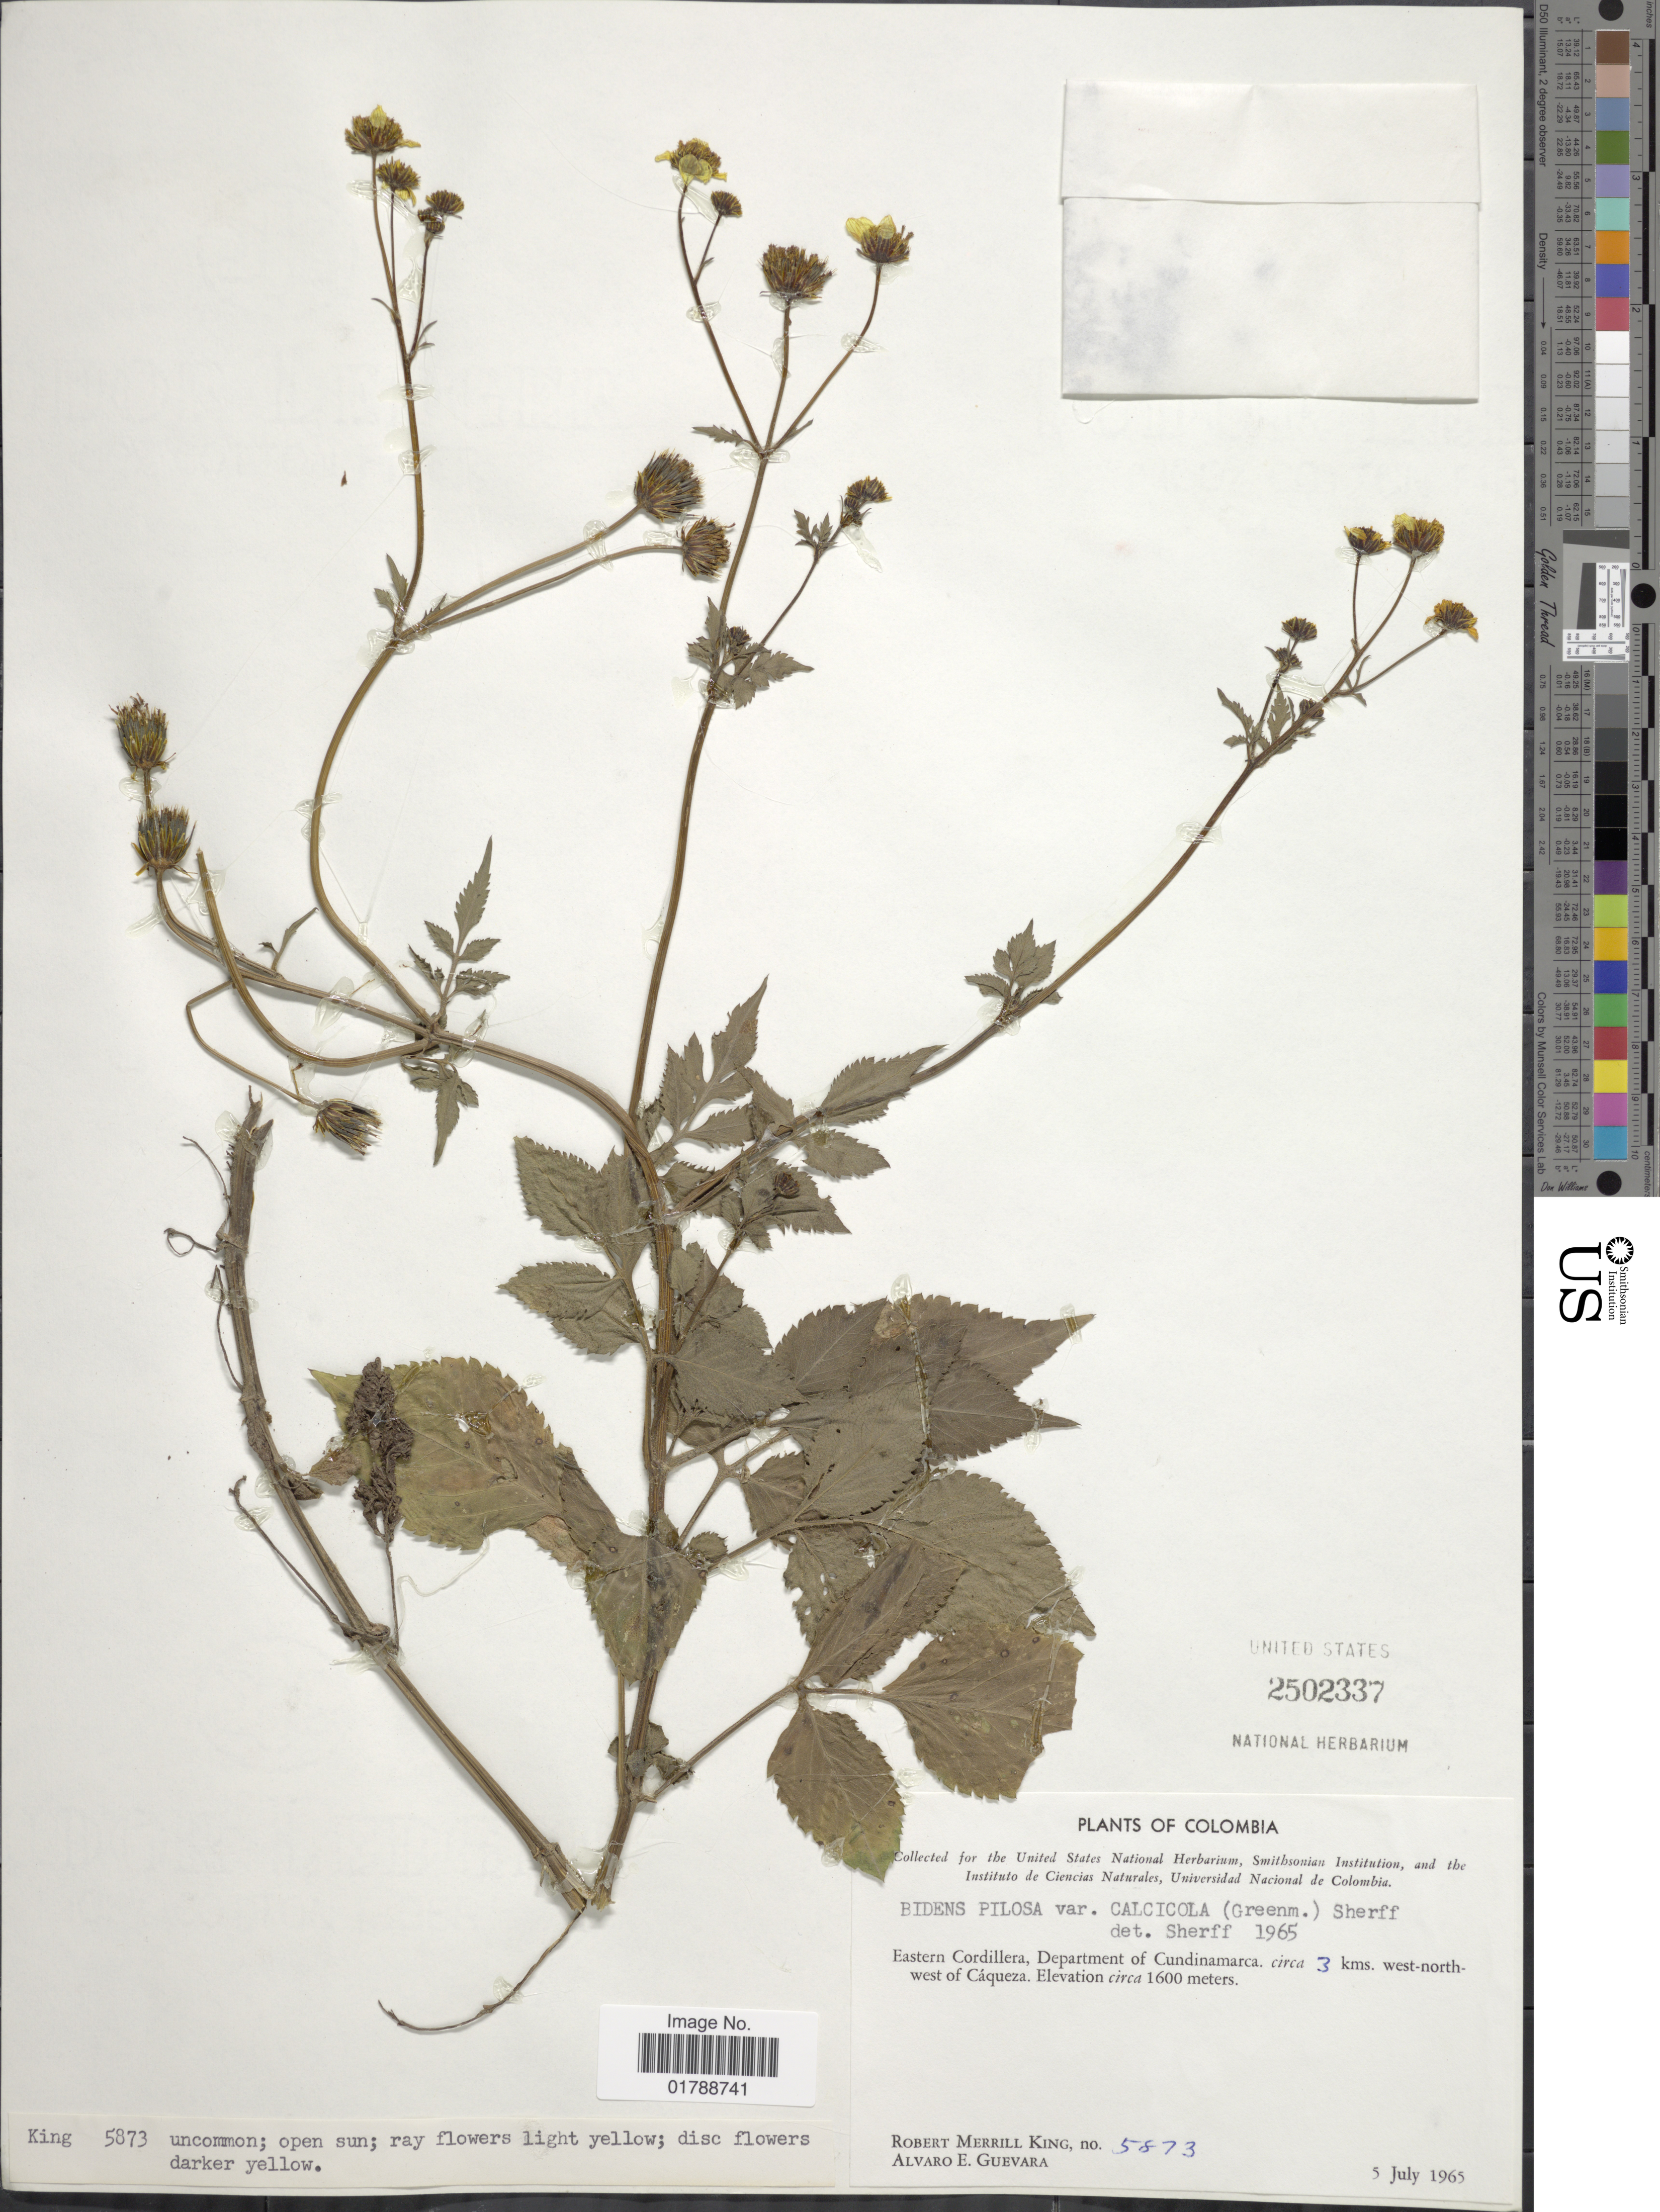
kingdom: Plantae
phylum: Tracheophyta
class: Magnoliopsida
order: Asterales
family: Asteraceae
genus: Bidens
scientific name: Bidens pilosa var. calcicola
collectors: R. M. King & A. E. Guevara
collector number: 5873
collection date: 1965-07-05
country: Colombia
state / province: Cundinamarca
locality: Eastern Cordillera. circa 3 kms. west-north-west of Cáqueza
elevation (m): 1600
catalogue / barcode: US 2502337